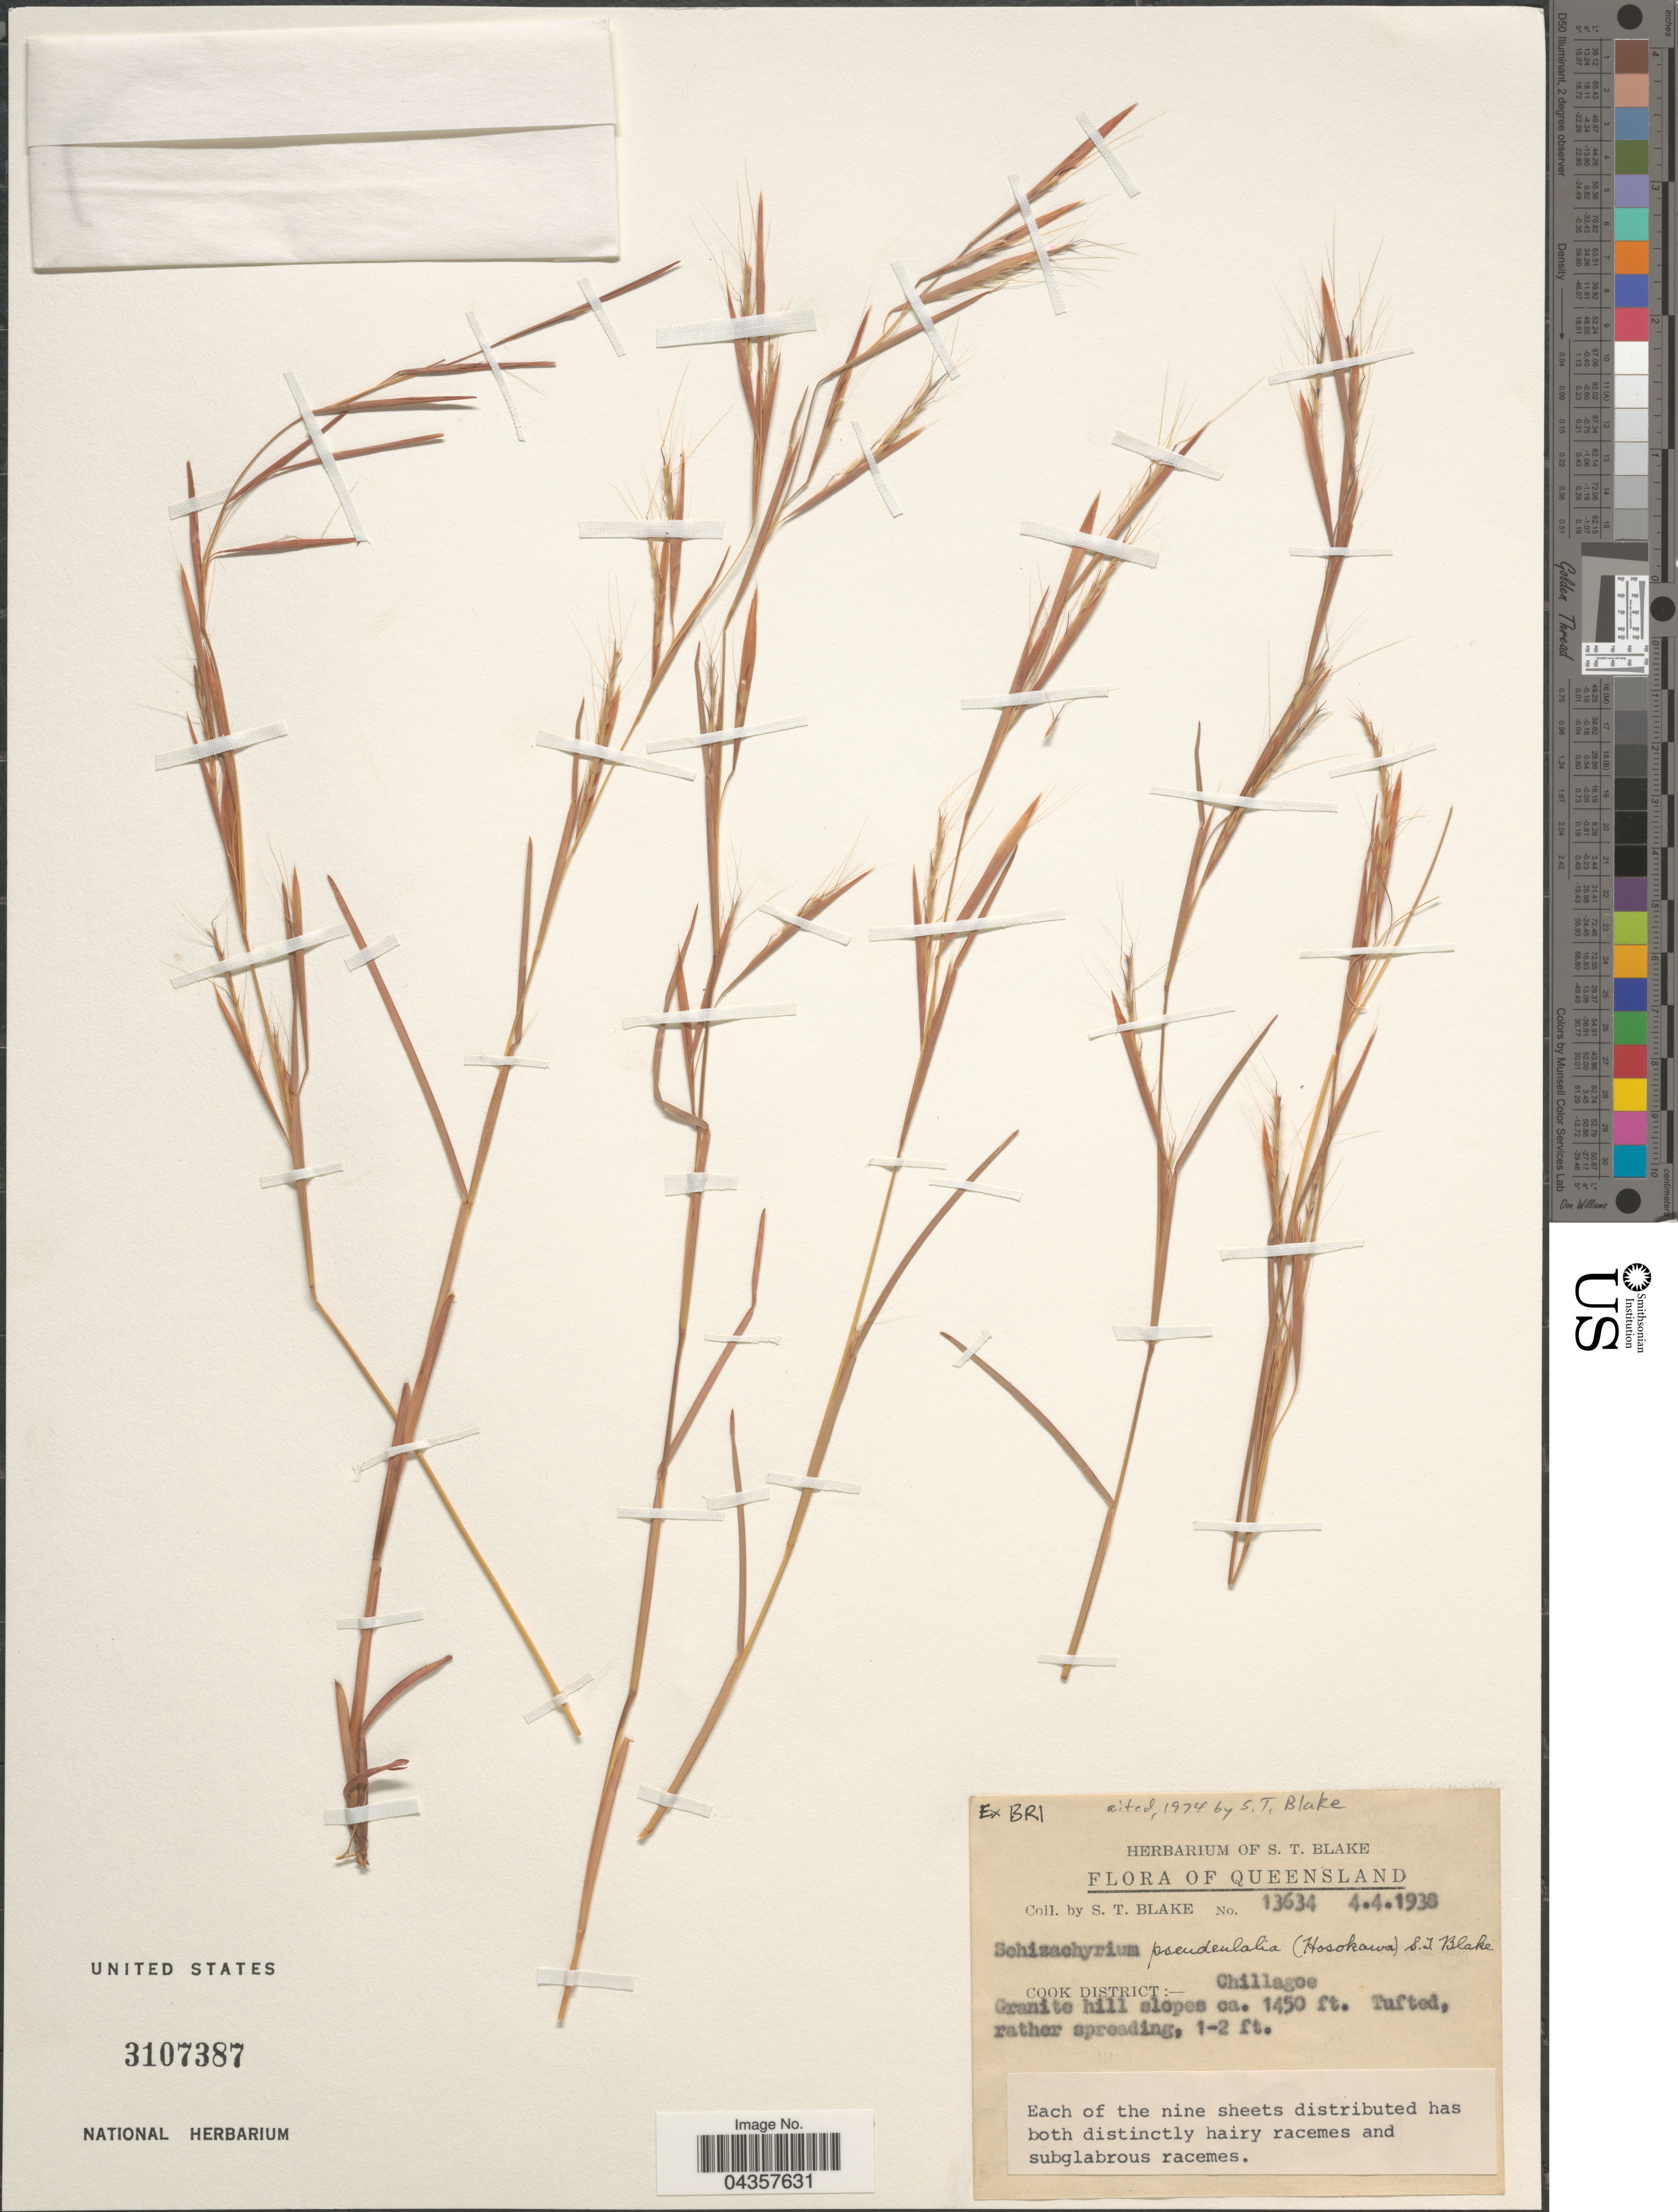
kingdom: Plantae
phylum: Tracheophyta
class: Liliopsida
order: Poales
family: Poaceae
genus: Schizachyrium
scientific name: Schizachyrium pseudeulalia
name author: (Hosok.) S.T. Blake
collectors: S. T. Blake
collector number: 13634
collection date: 1938-04-04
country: Australia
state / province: Queensland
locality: Cook District:- Chillagoe. Granite hill slopes.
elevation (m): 442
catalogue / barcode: US 3107387